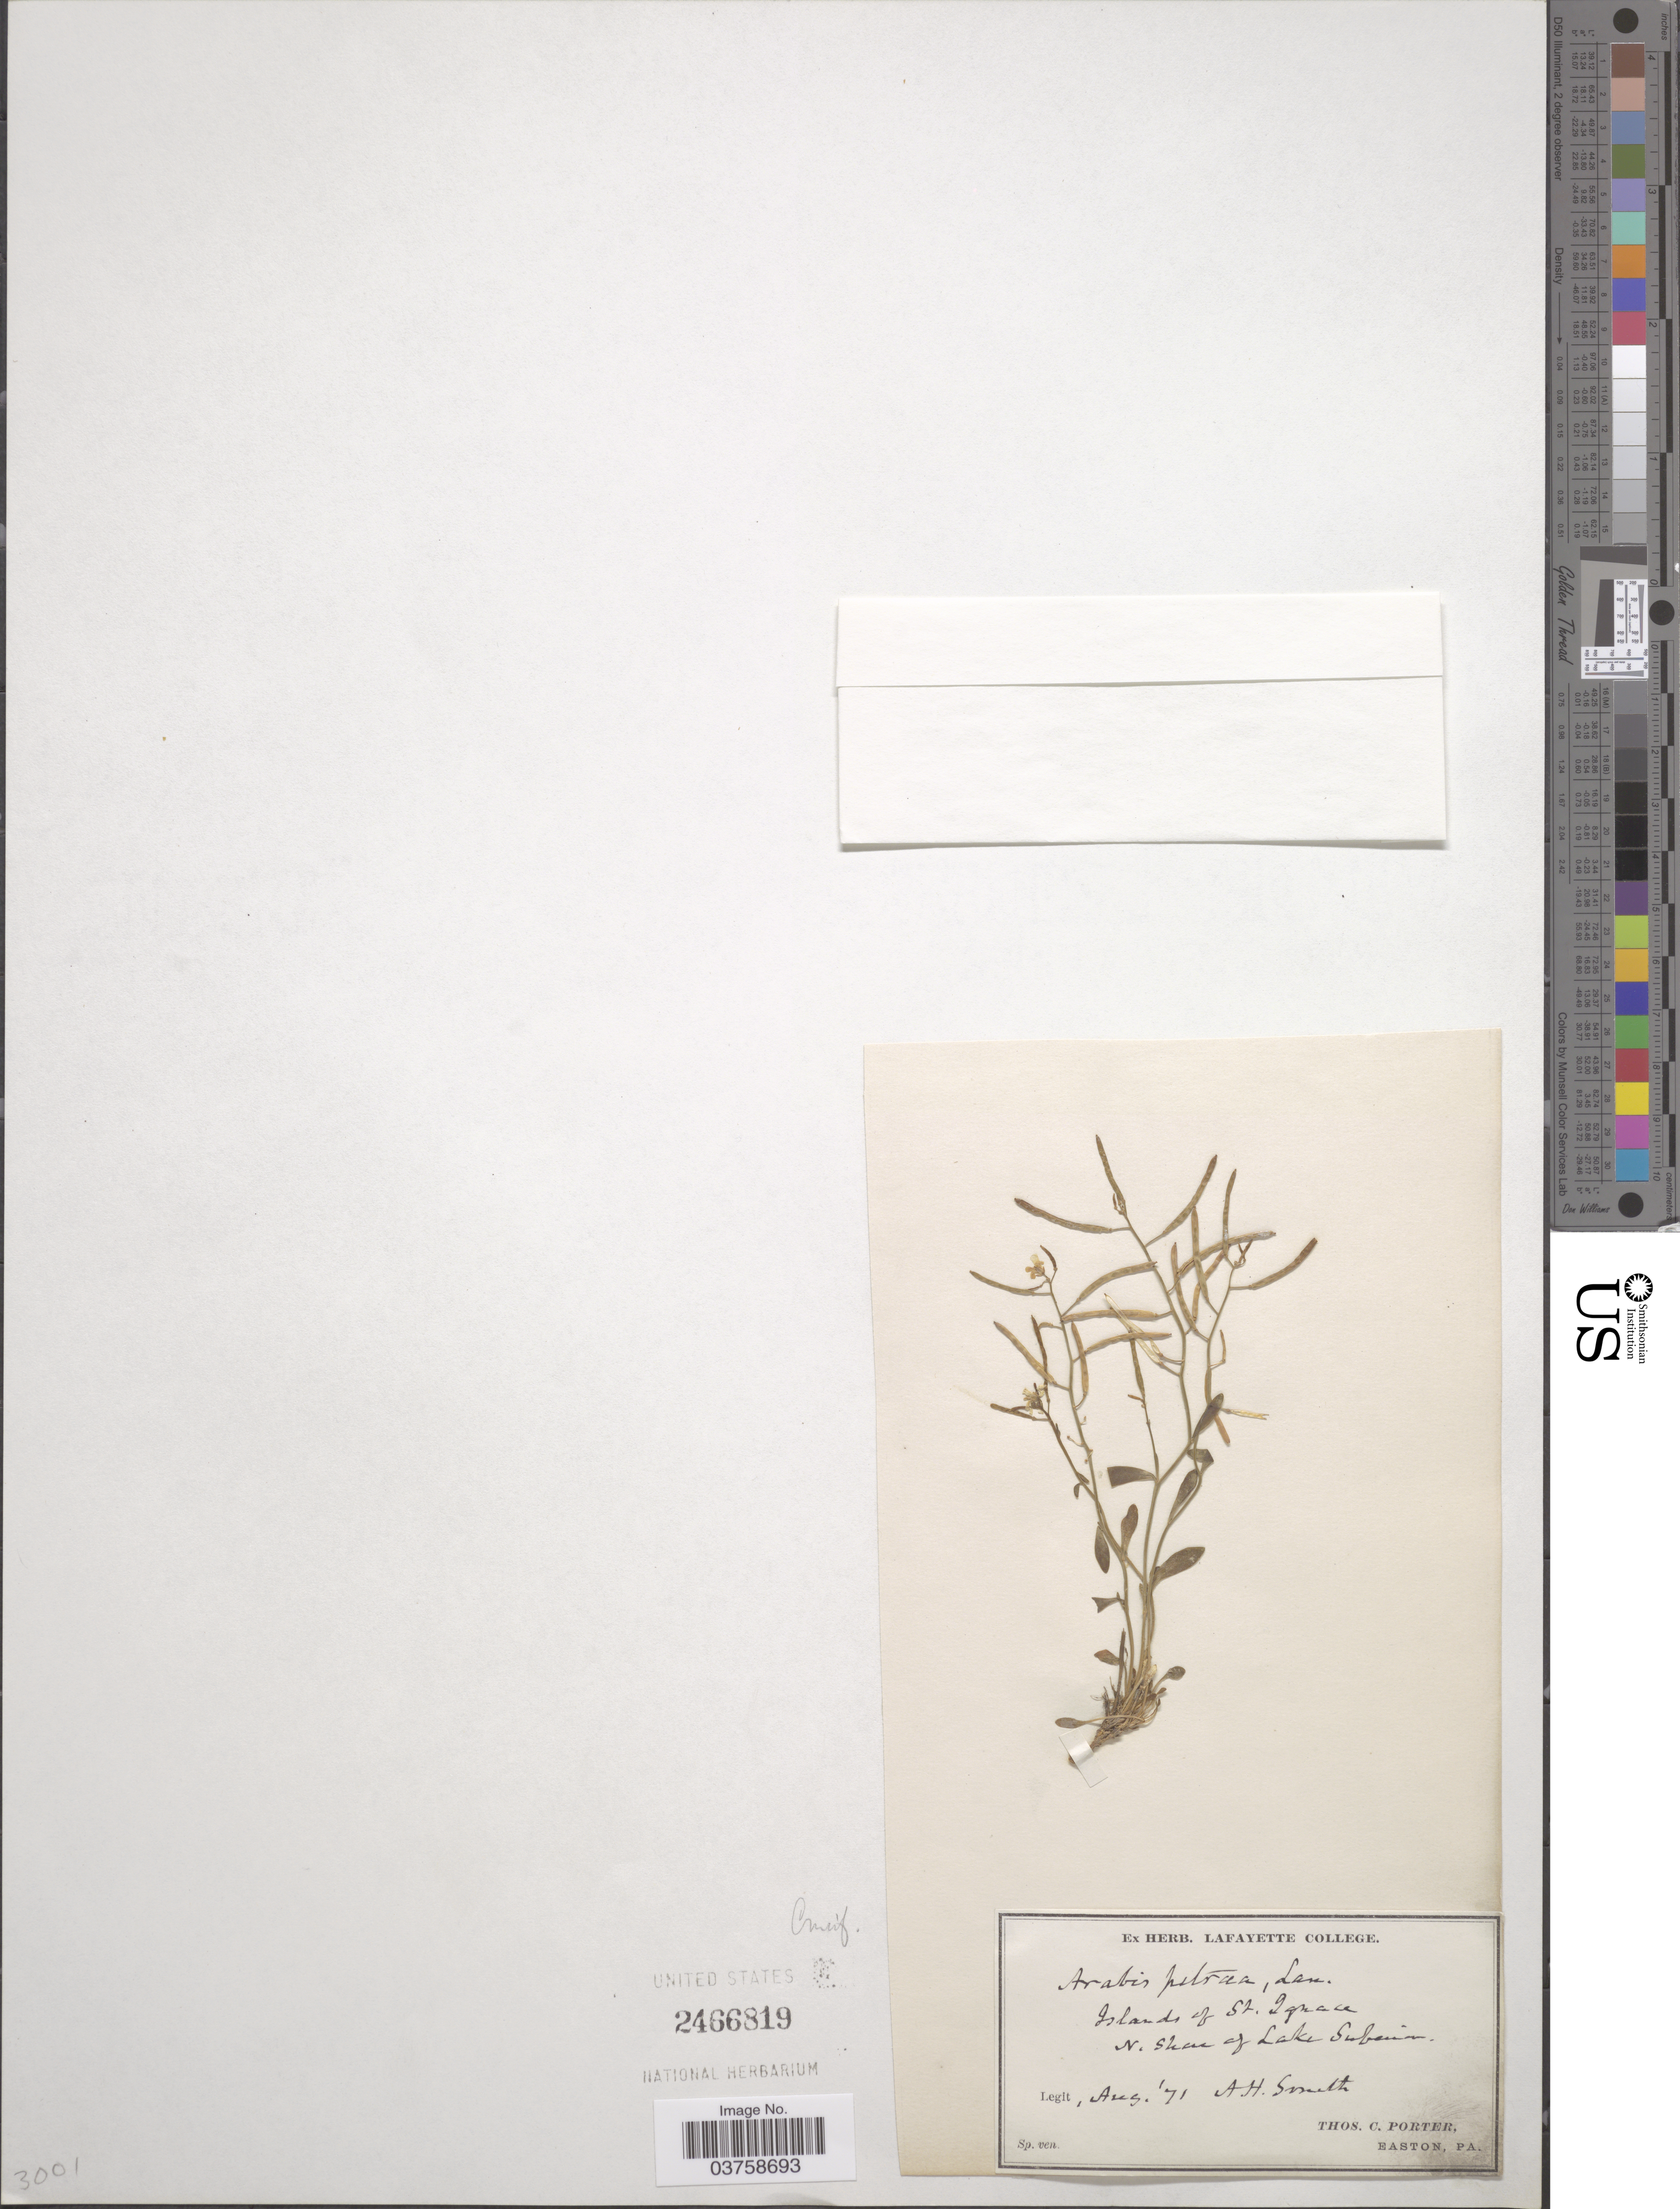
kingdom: Plantae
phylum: Tracheophyta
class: Magnoliopsida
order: Brassicales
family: Brassicaceae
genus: Arabidopsis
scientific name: Arabidopsis petraea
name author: (L.) Dorofeev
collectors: A. H. Smith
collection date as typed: Transcribed d/m/y: /8/71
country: United States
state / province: Michigan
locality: Islands of St. Ignace N. shore of Lake Superior.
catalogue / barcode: US 2466819